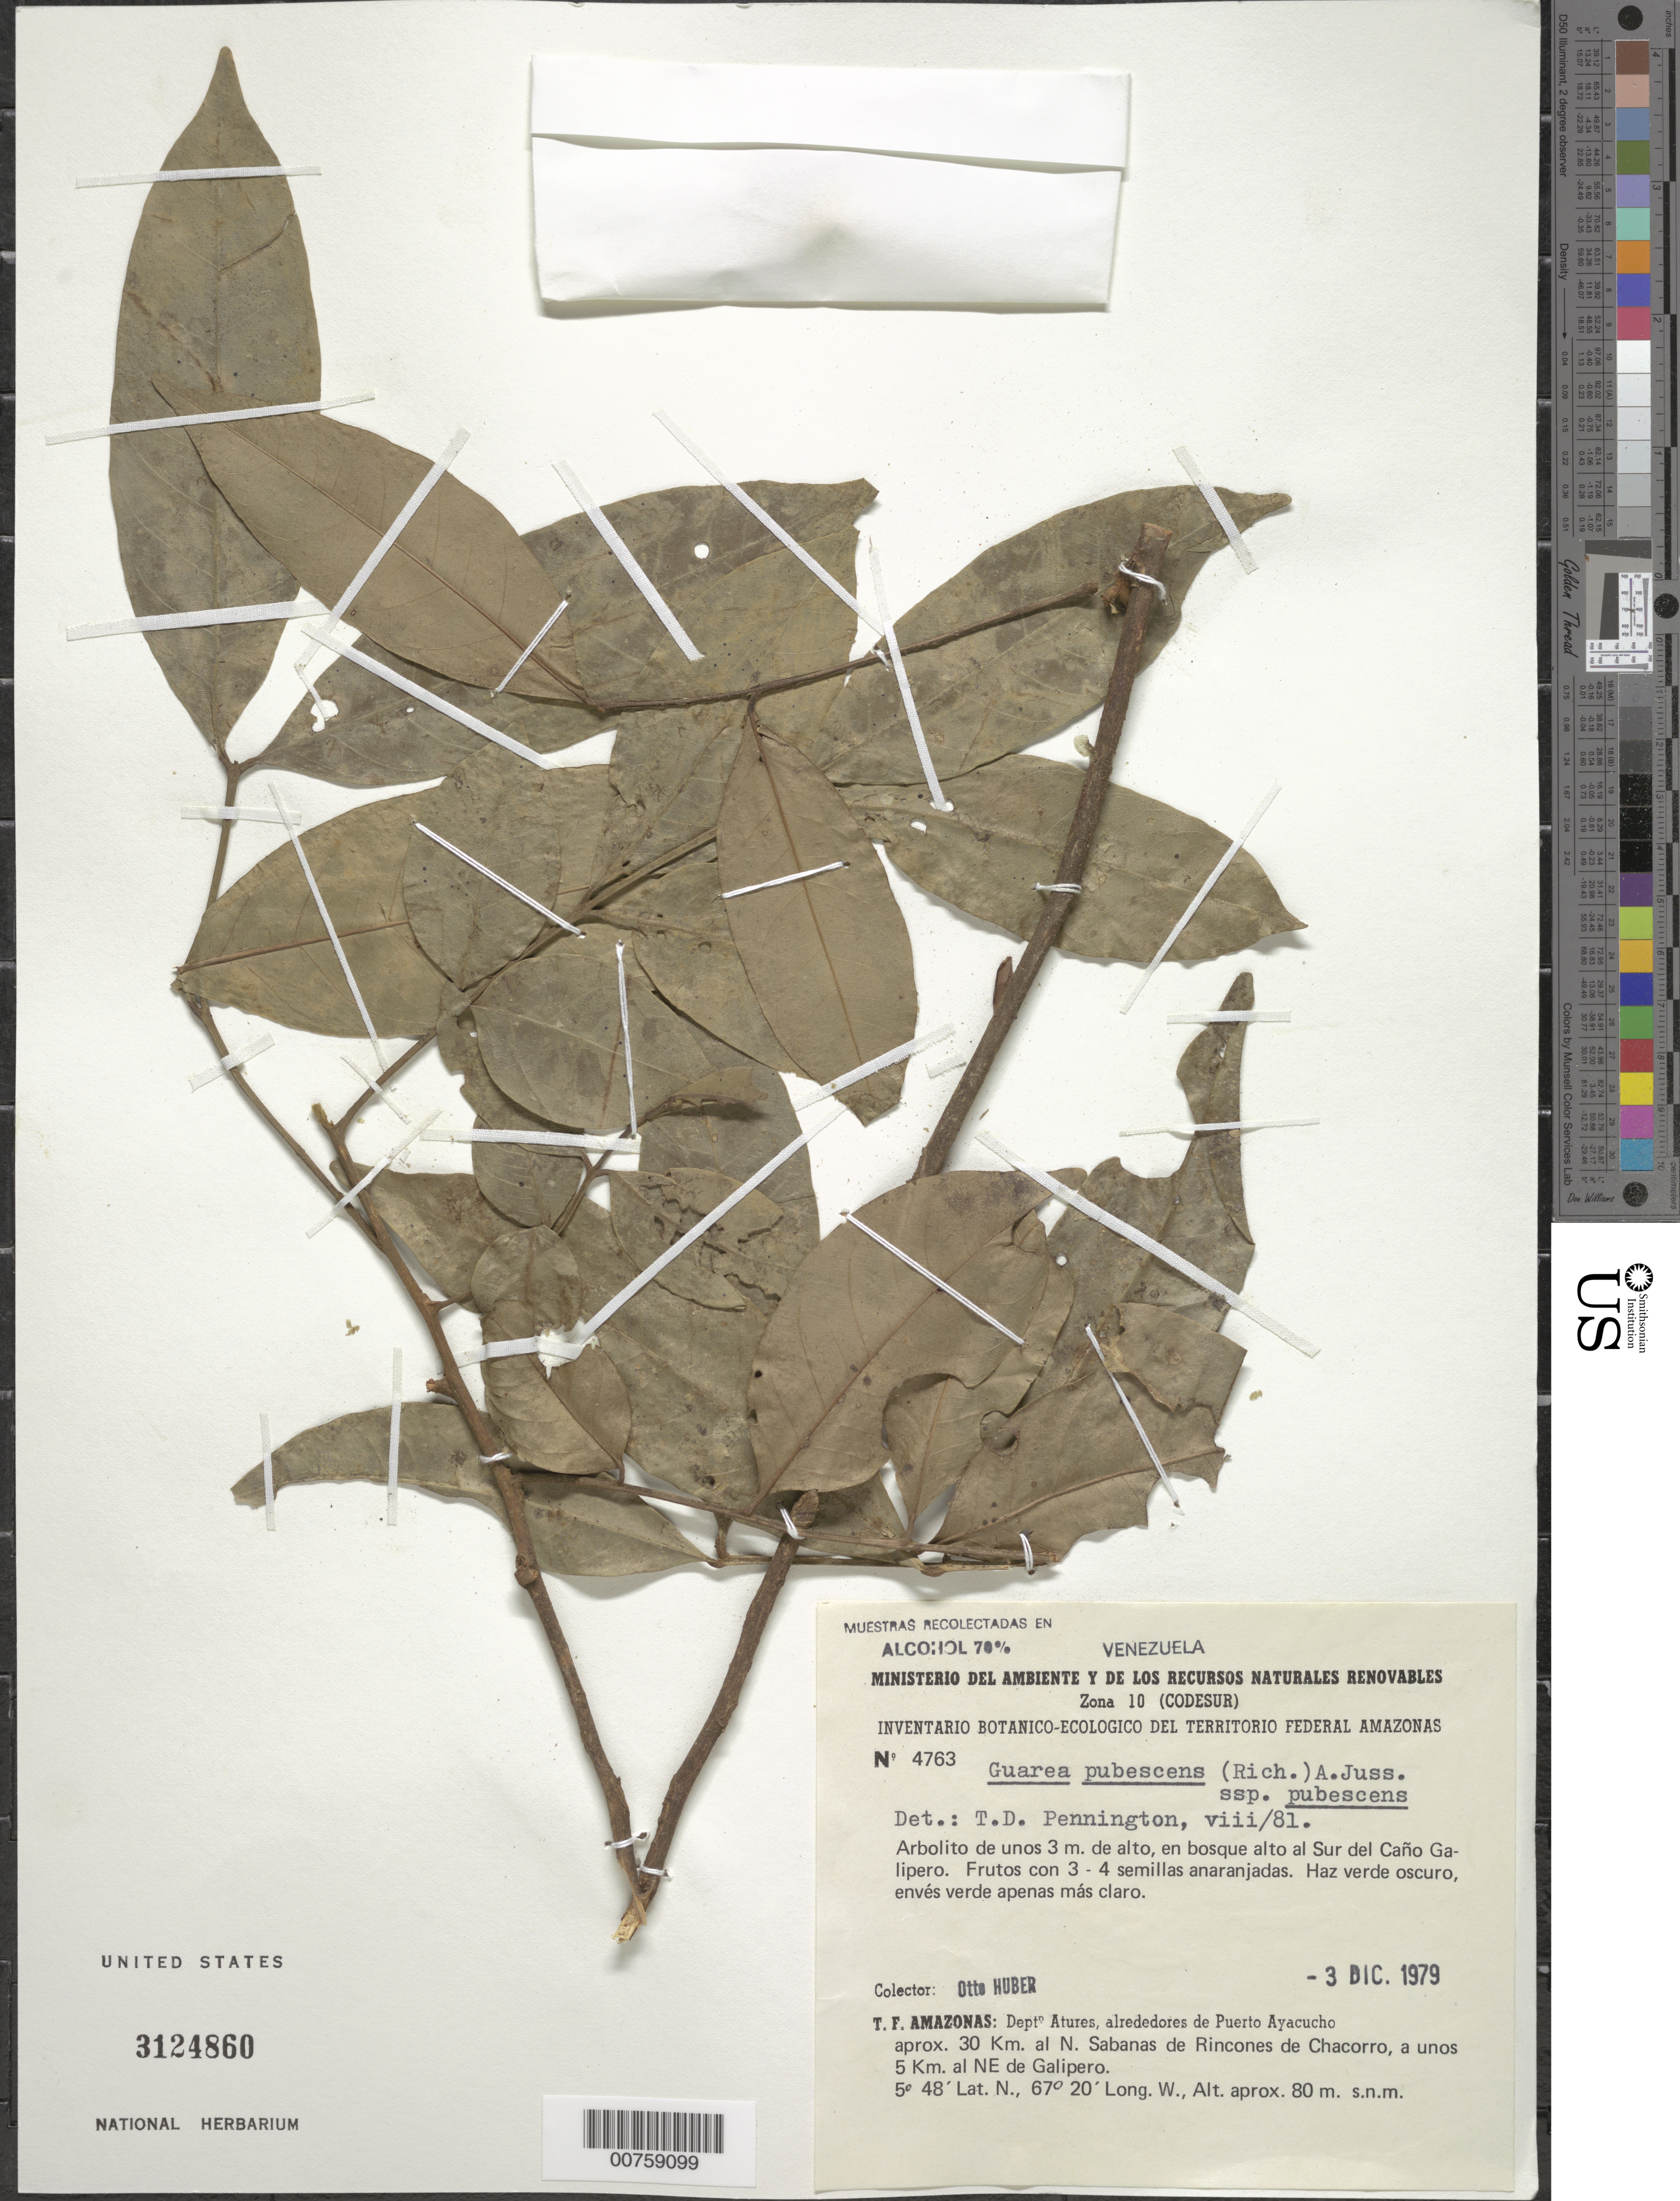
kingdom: Plantae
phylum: Tracheophyta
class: Magnoliopsida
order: Sapindales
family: Meliaceae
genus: Guarea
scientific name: Guarea pubescens subsp. pubescens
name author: (Rich.) A. Juss.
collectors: O. Huber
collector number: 4763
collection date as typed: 3-Dec-79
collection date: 1979-12-03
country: Venezuela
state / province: Amazonas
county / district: Atures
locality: Puerto Ayacucho, S of Caño Galipero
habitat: High forest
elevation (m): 80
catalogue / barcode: US 3124860